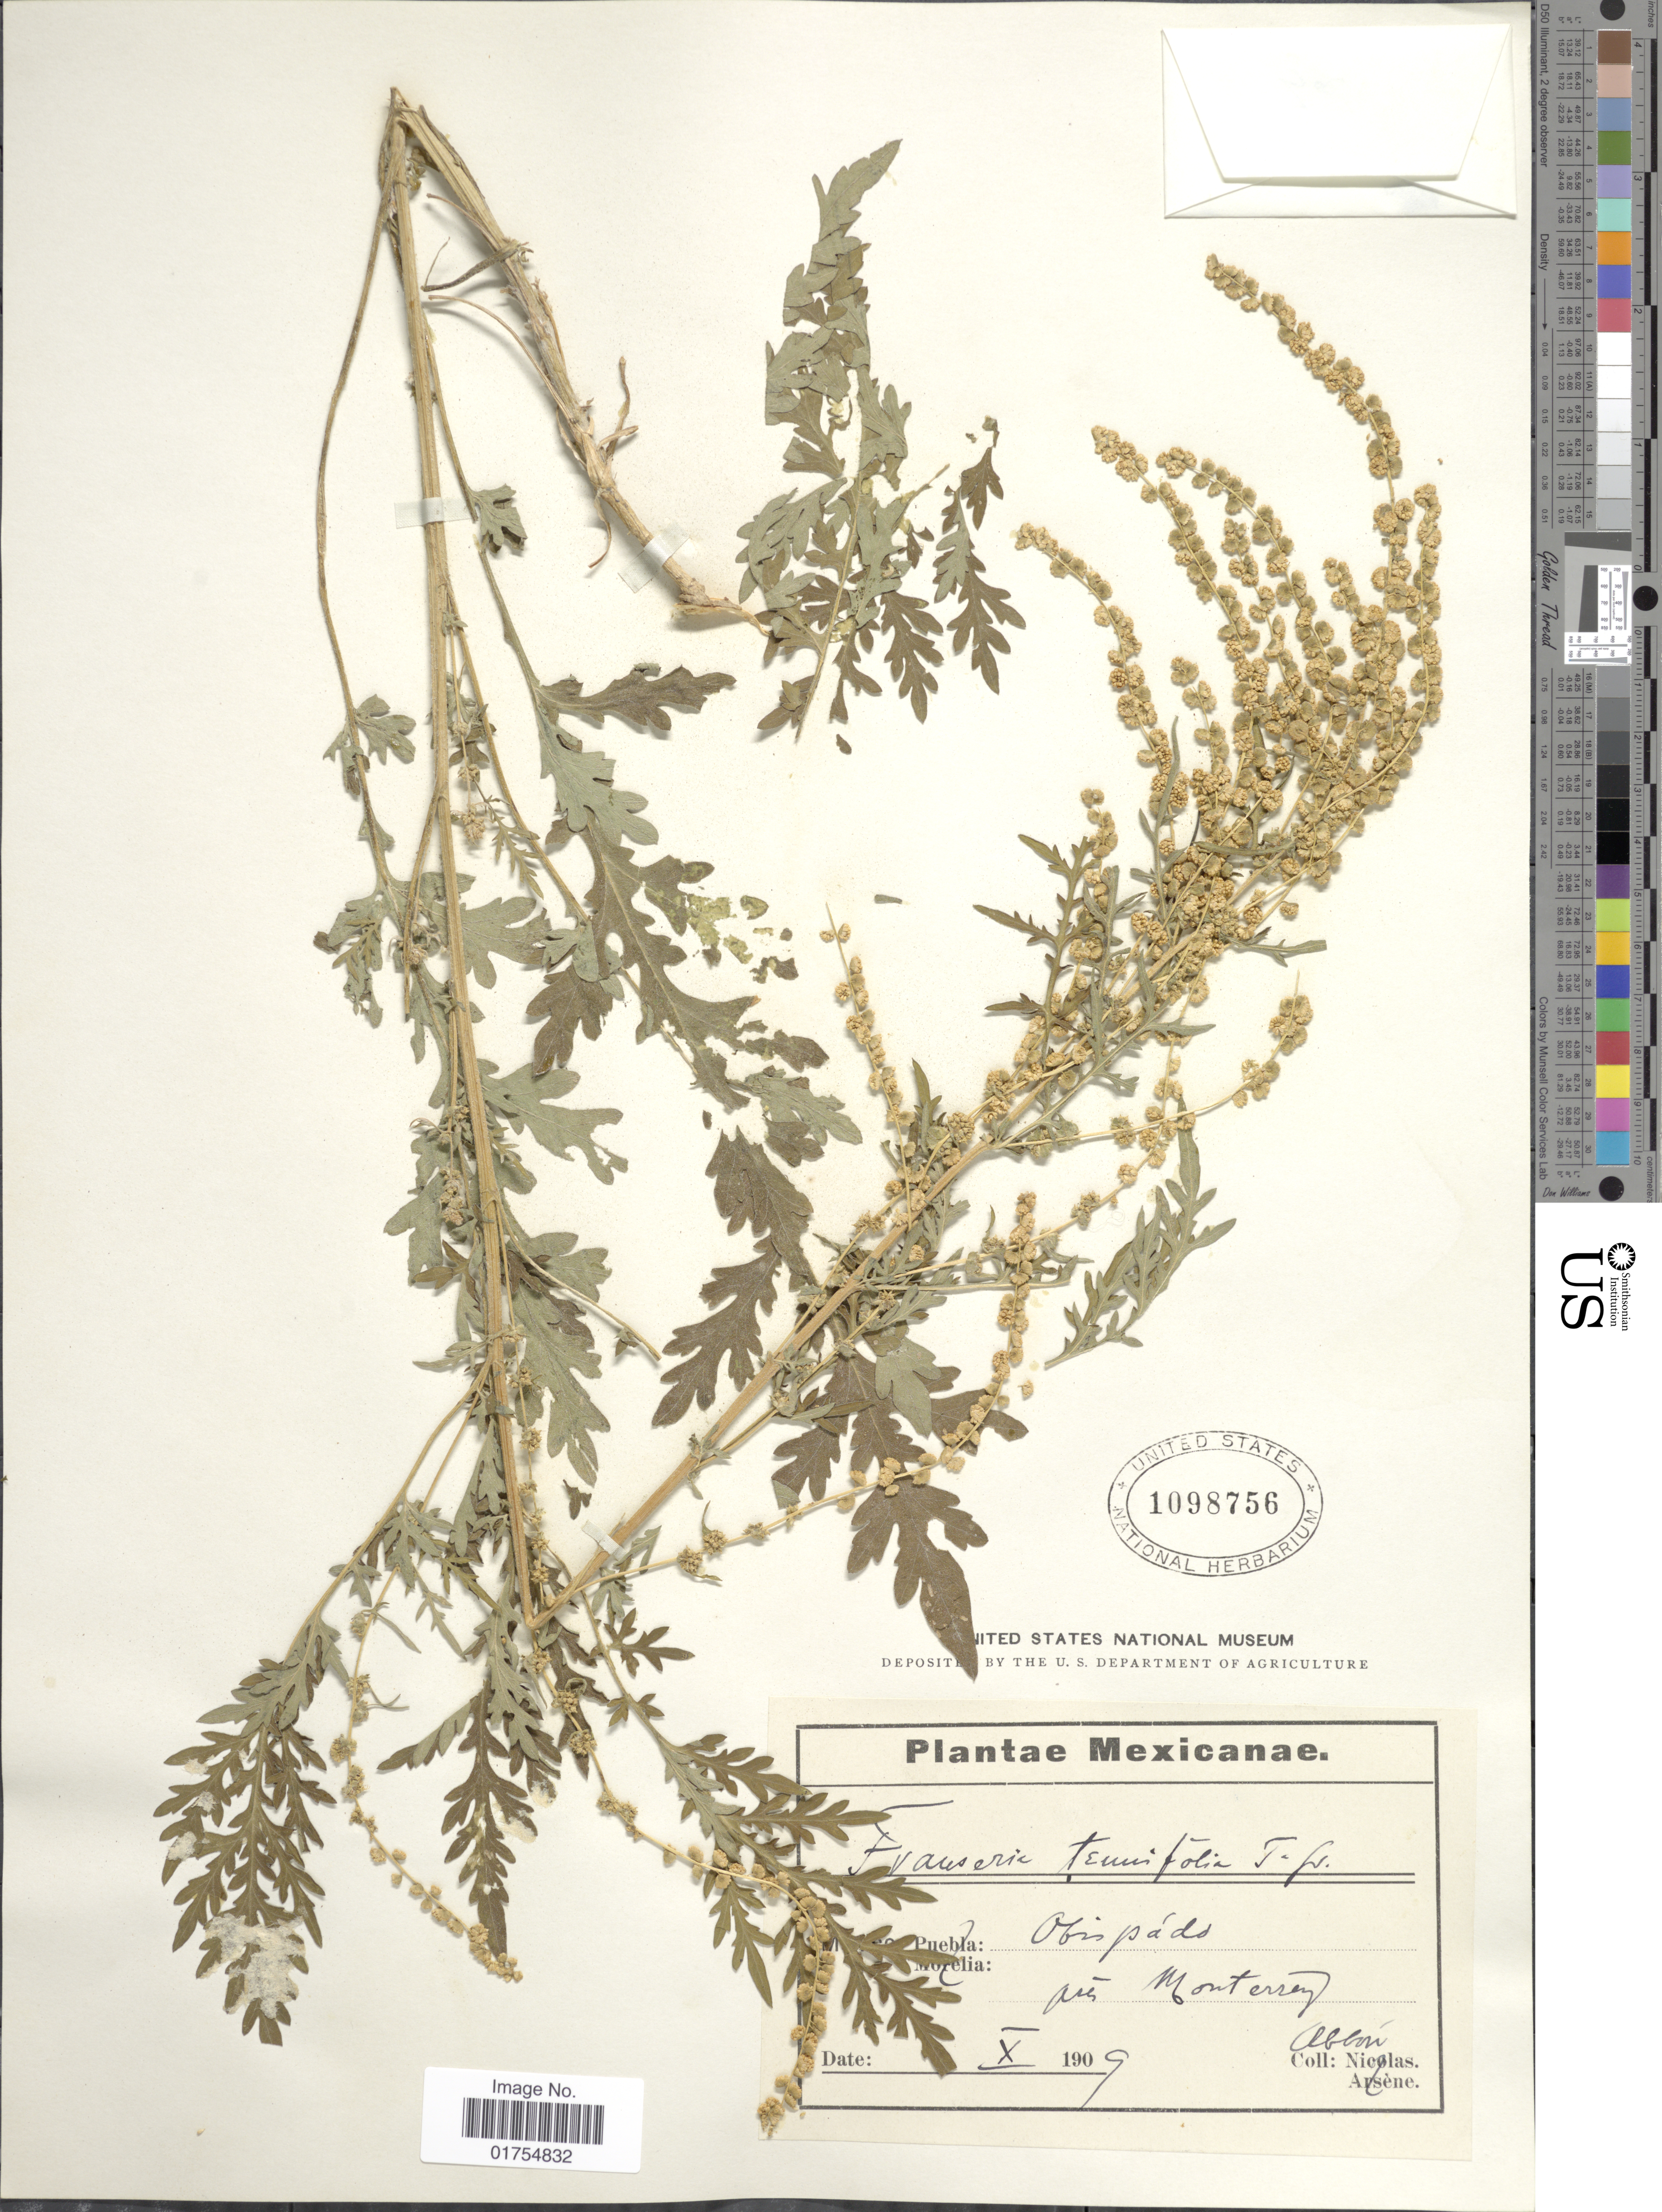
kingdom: Plantae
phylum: Tracheophyta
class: Magnoliopsida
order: Asterales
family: Asteraceae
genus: Franseria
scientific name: Franseria confertiflora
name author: (DC.) Rydb.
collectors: Bro. Abbon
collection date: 1909-10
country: Mexico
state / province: Puebla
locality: Obispado pres Monterrey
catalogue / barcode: US 1098756